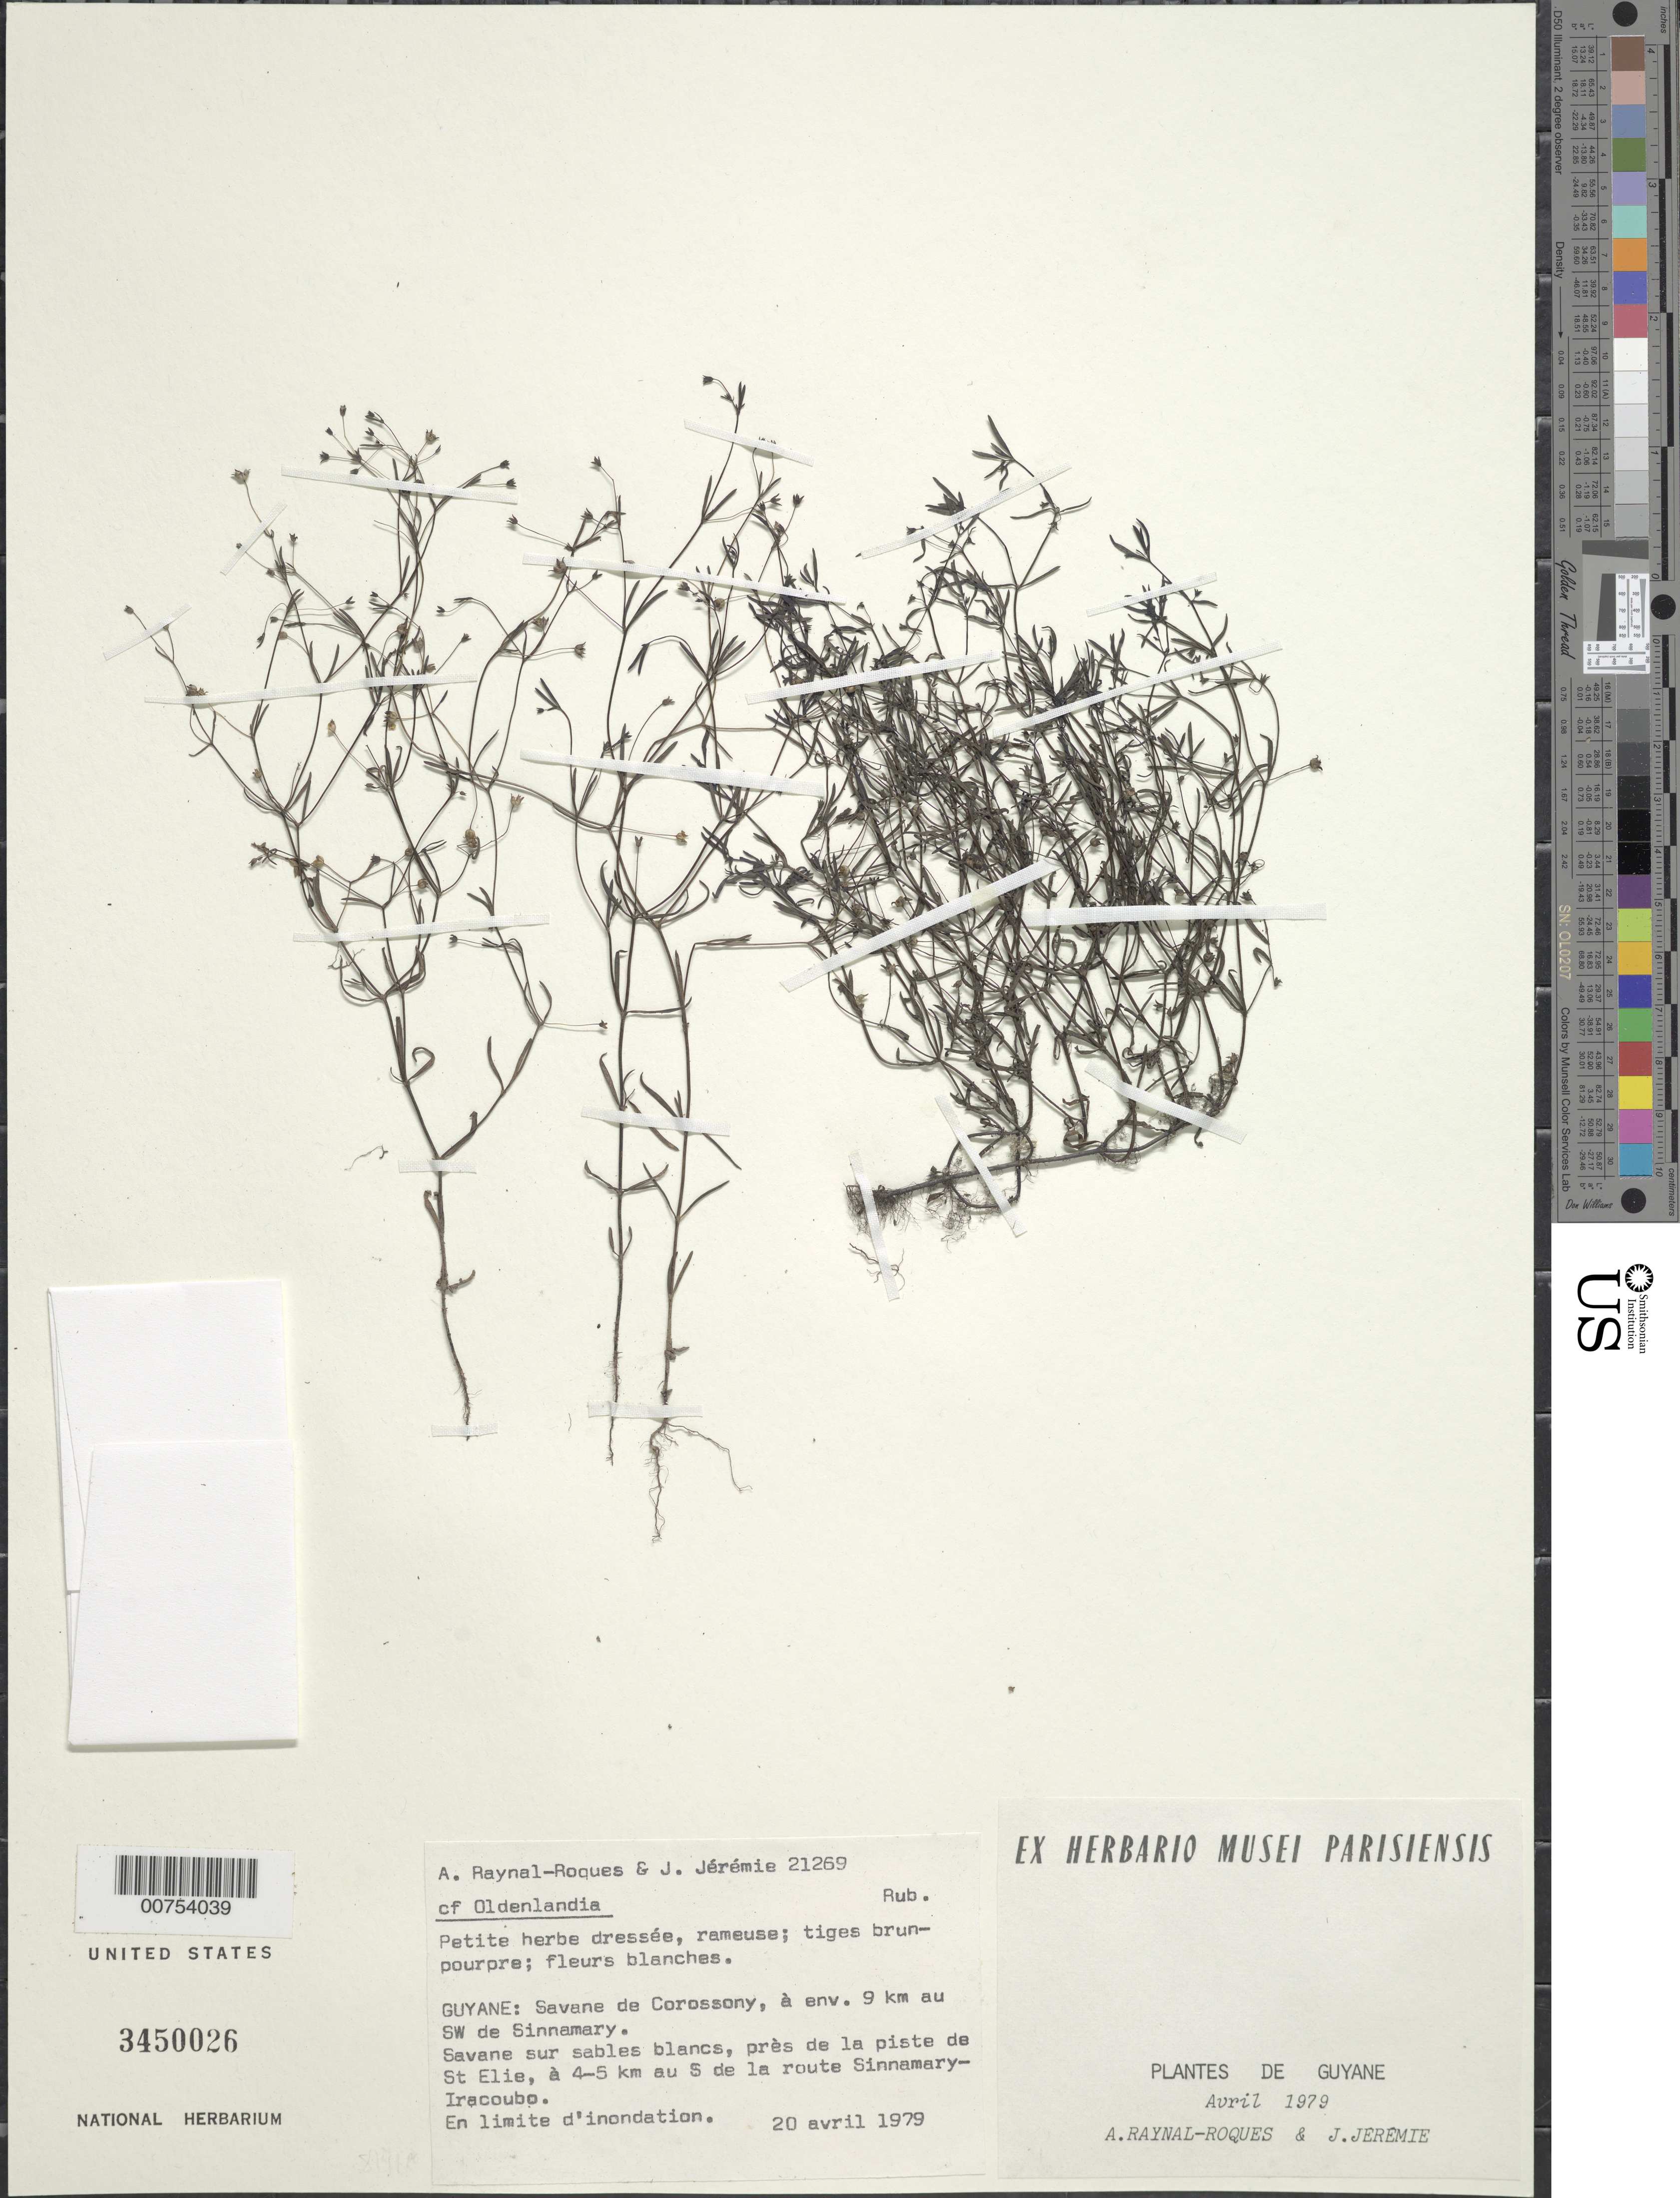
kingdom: Plantae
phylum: Tracheophyta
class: Magnoliopsida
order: Gentianales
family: Rubiaceae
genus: Oldenlandia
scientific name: Oldenlandia sp.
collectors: A. M. Raynal & J. Jérémie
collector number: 21269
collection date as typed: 20-Apr-79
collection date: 1979-04-20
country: French Guiana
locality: Savane de Corossony, 9 km SW of Sinnamary, 4-5 km S of route Sinnamary-Iracoubo, pres de la piste de Saint-Élie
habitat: Savane sur sables blanc, en limite d'inondation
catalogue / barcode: US 3450026